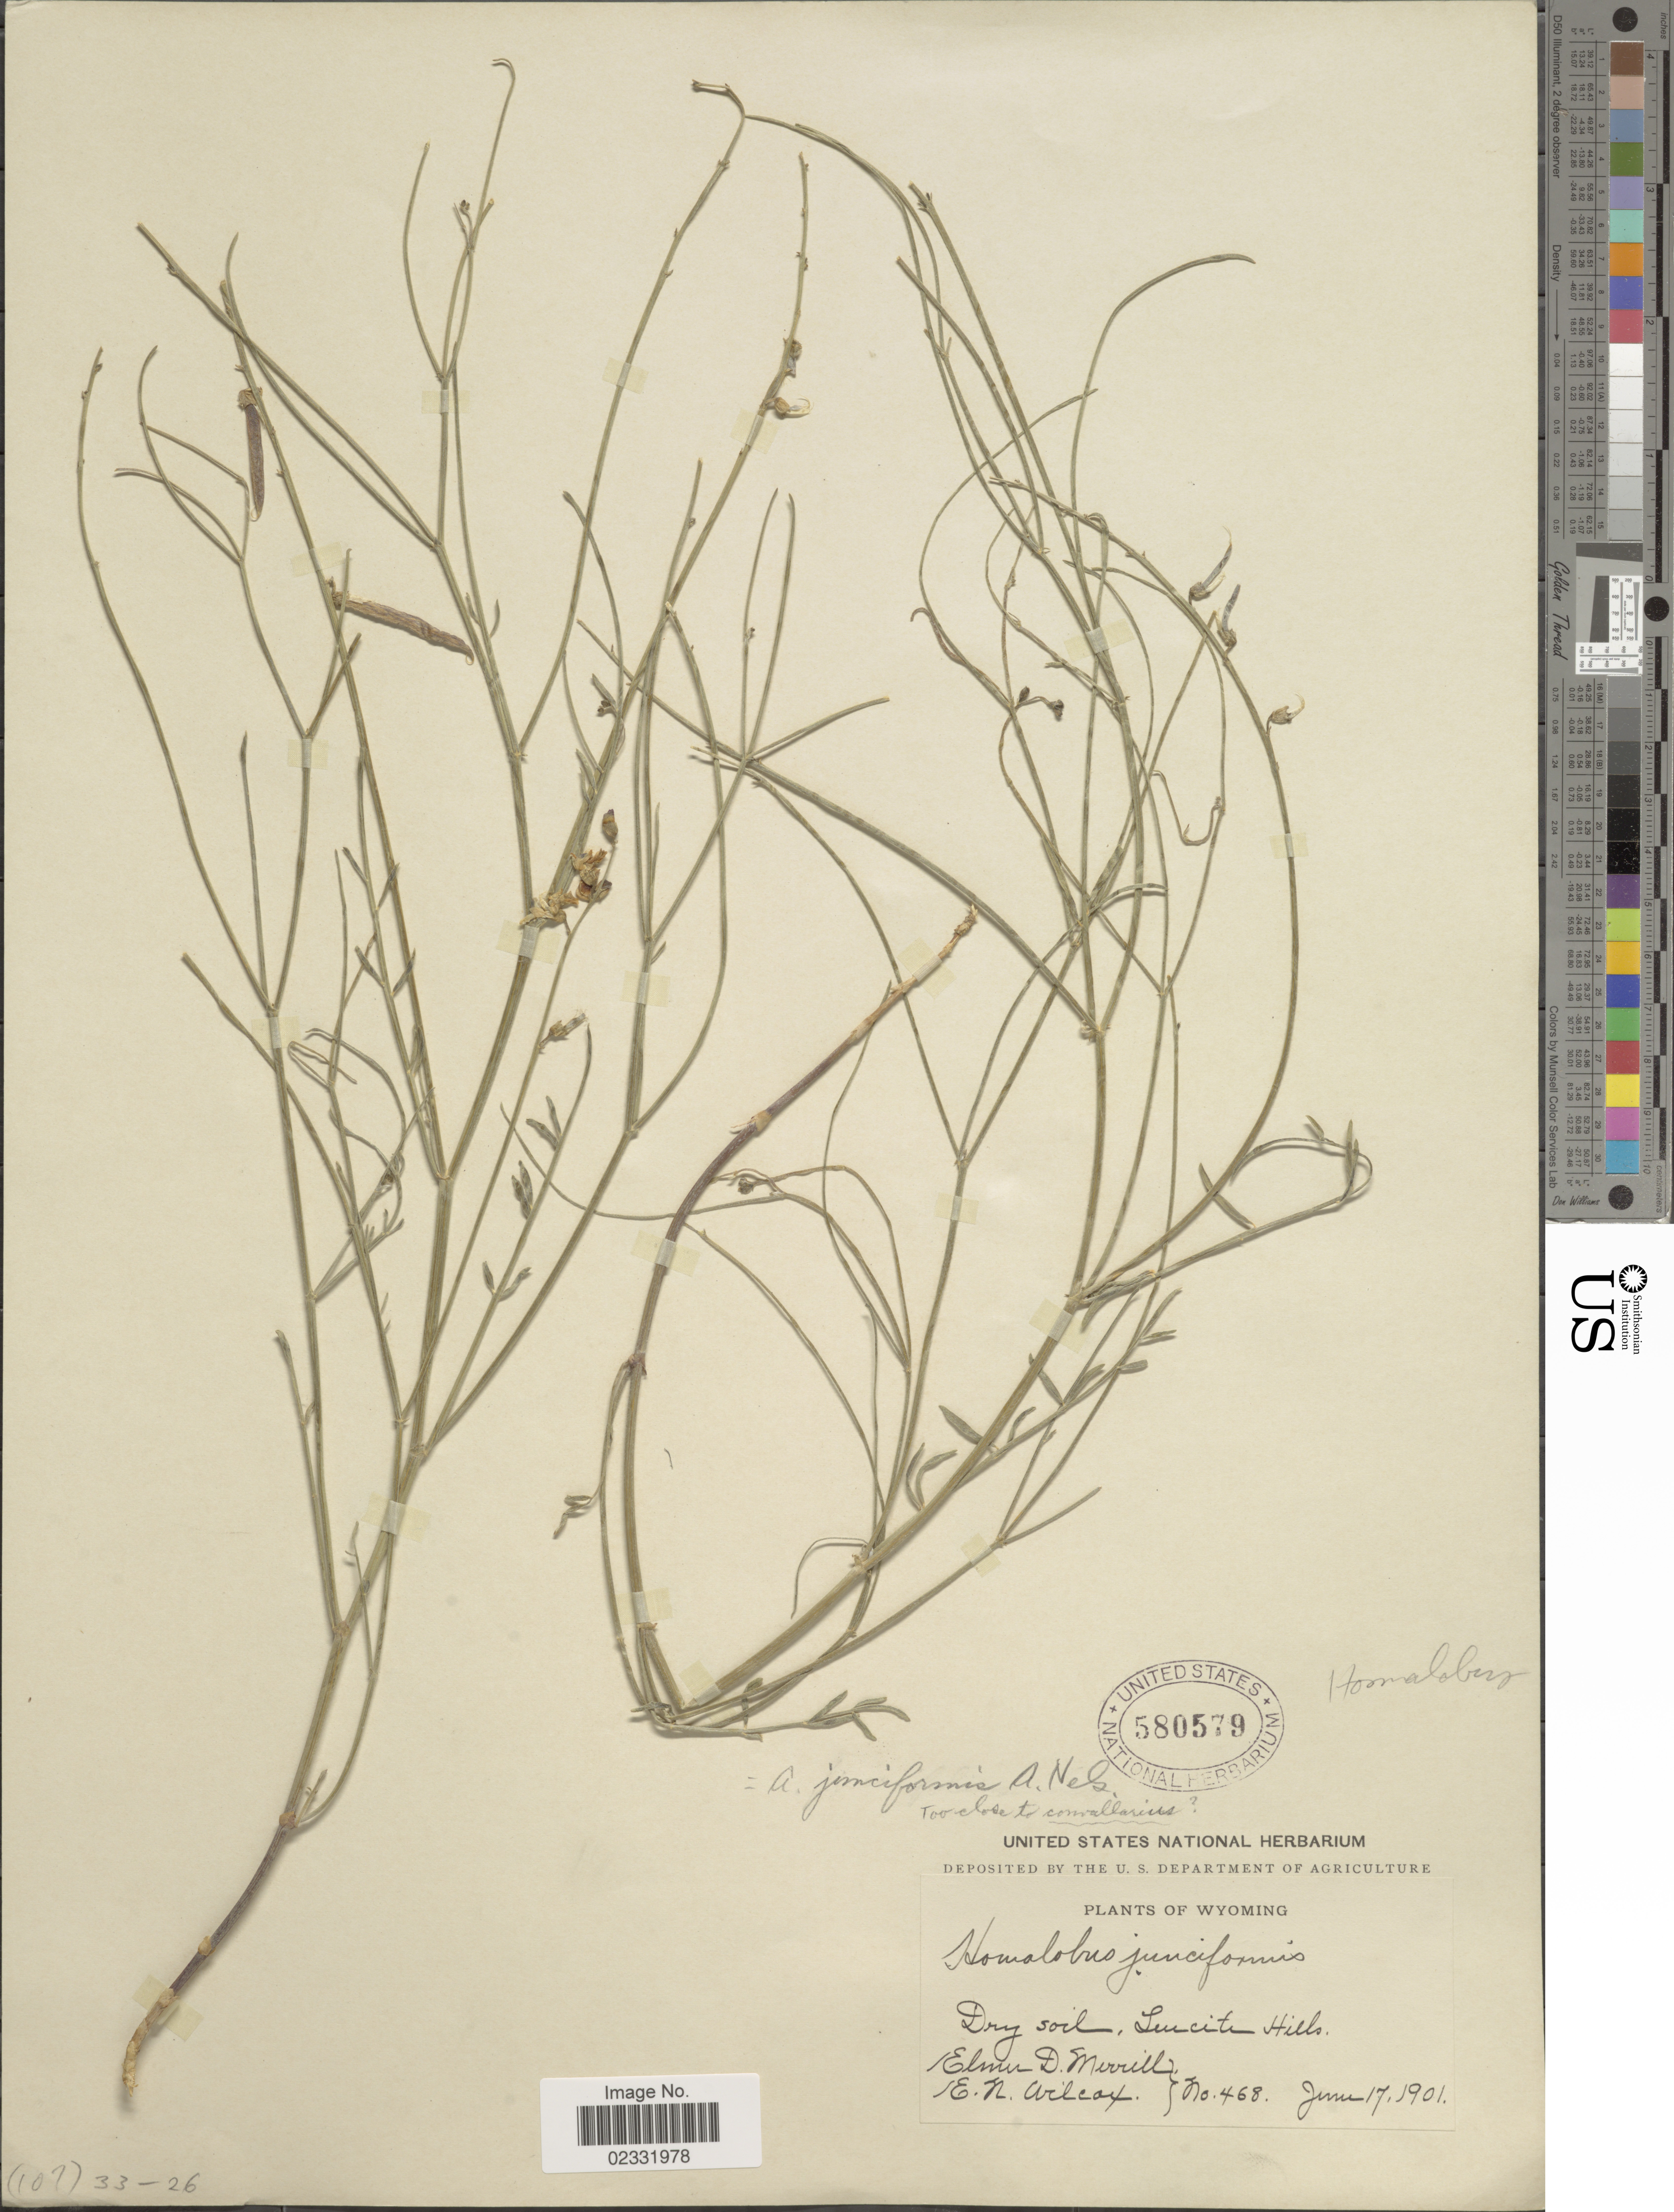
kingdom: Plantae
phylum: Tracheophyta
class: Magnoliopsida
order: Fabales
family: Fabaceae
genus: Astragalus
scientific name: Astragalus junciformis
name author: A. Nelson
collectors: E. D. Merrill & E. Wilcox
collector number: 468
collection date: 1901-06-17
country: United States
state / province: Wyoming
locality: Leucite Hills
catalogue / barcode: US 580579